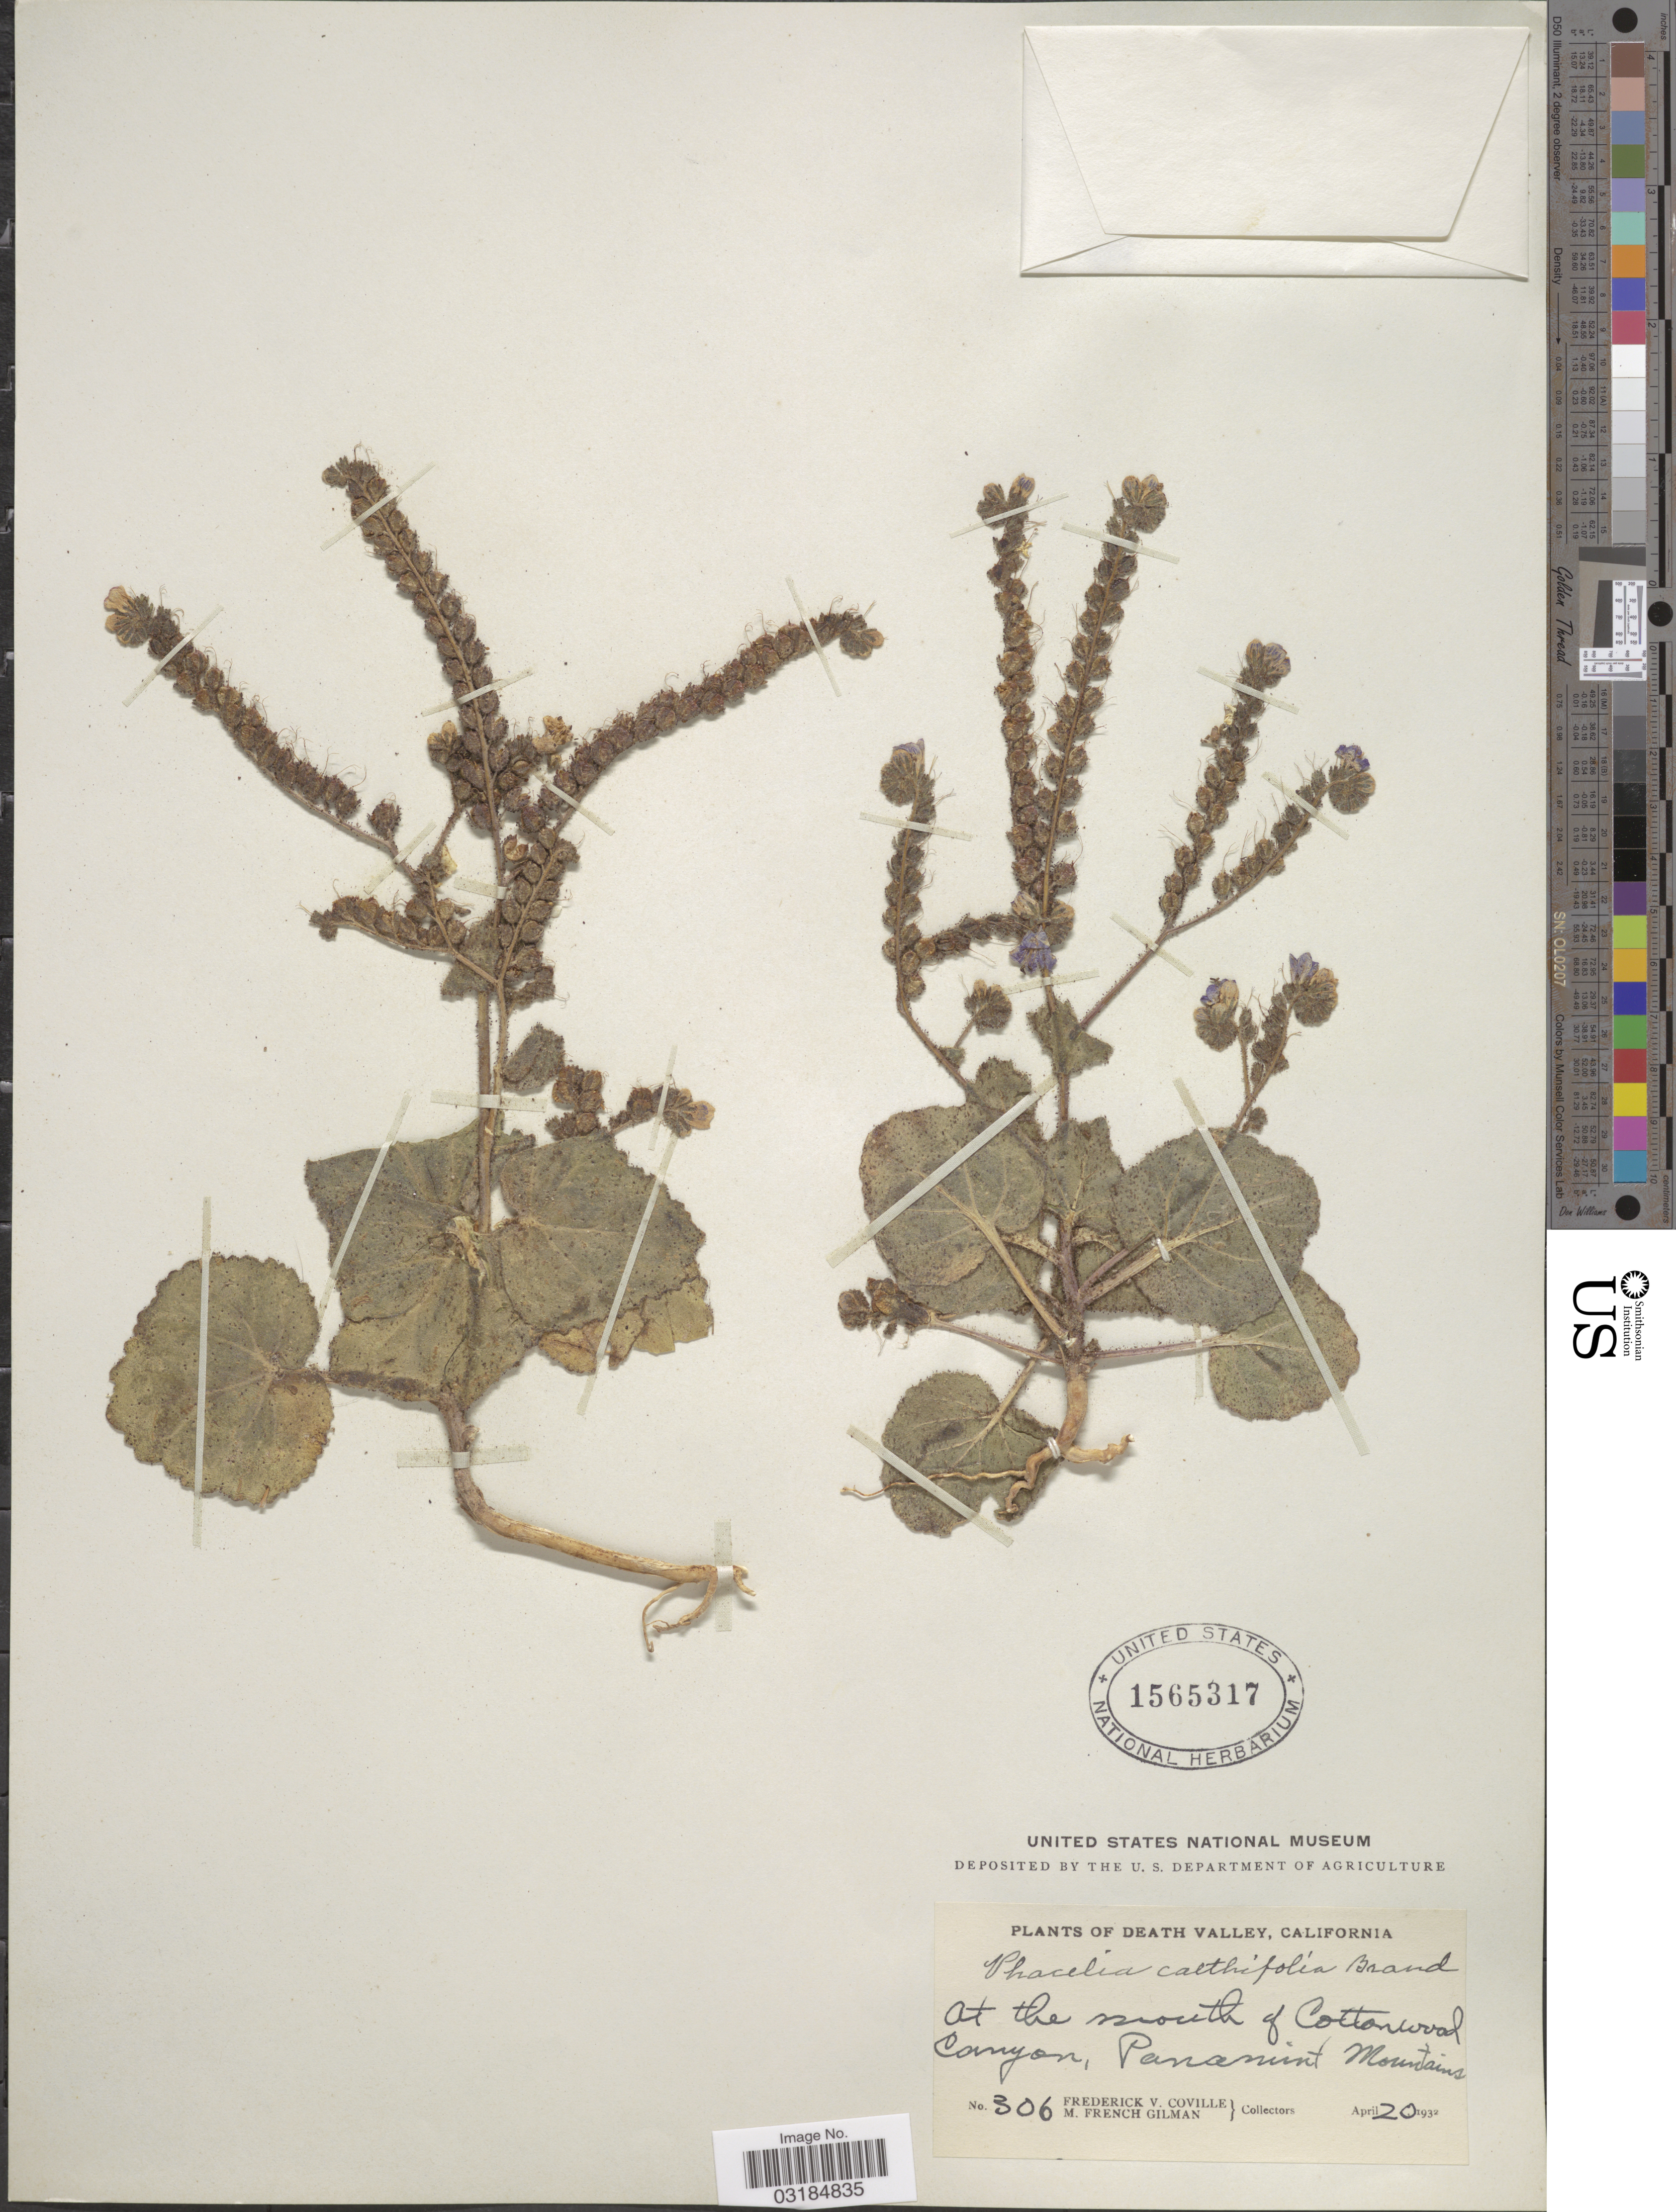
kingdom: Plantae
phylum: Tracheophyta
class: Magnoliopsida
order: Boraginales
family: Hydrophyllaceae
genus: Phacelia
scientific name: Phacelia calthifolia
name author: Brand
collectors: F. V. Coville & M. F. Gilman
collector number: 306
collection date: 1932-04-20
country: United States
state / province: California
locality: Death Valley, At the mouth of Cottonwood Canyon, Panamint Mountains.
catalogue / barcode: US 1565317